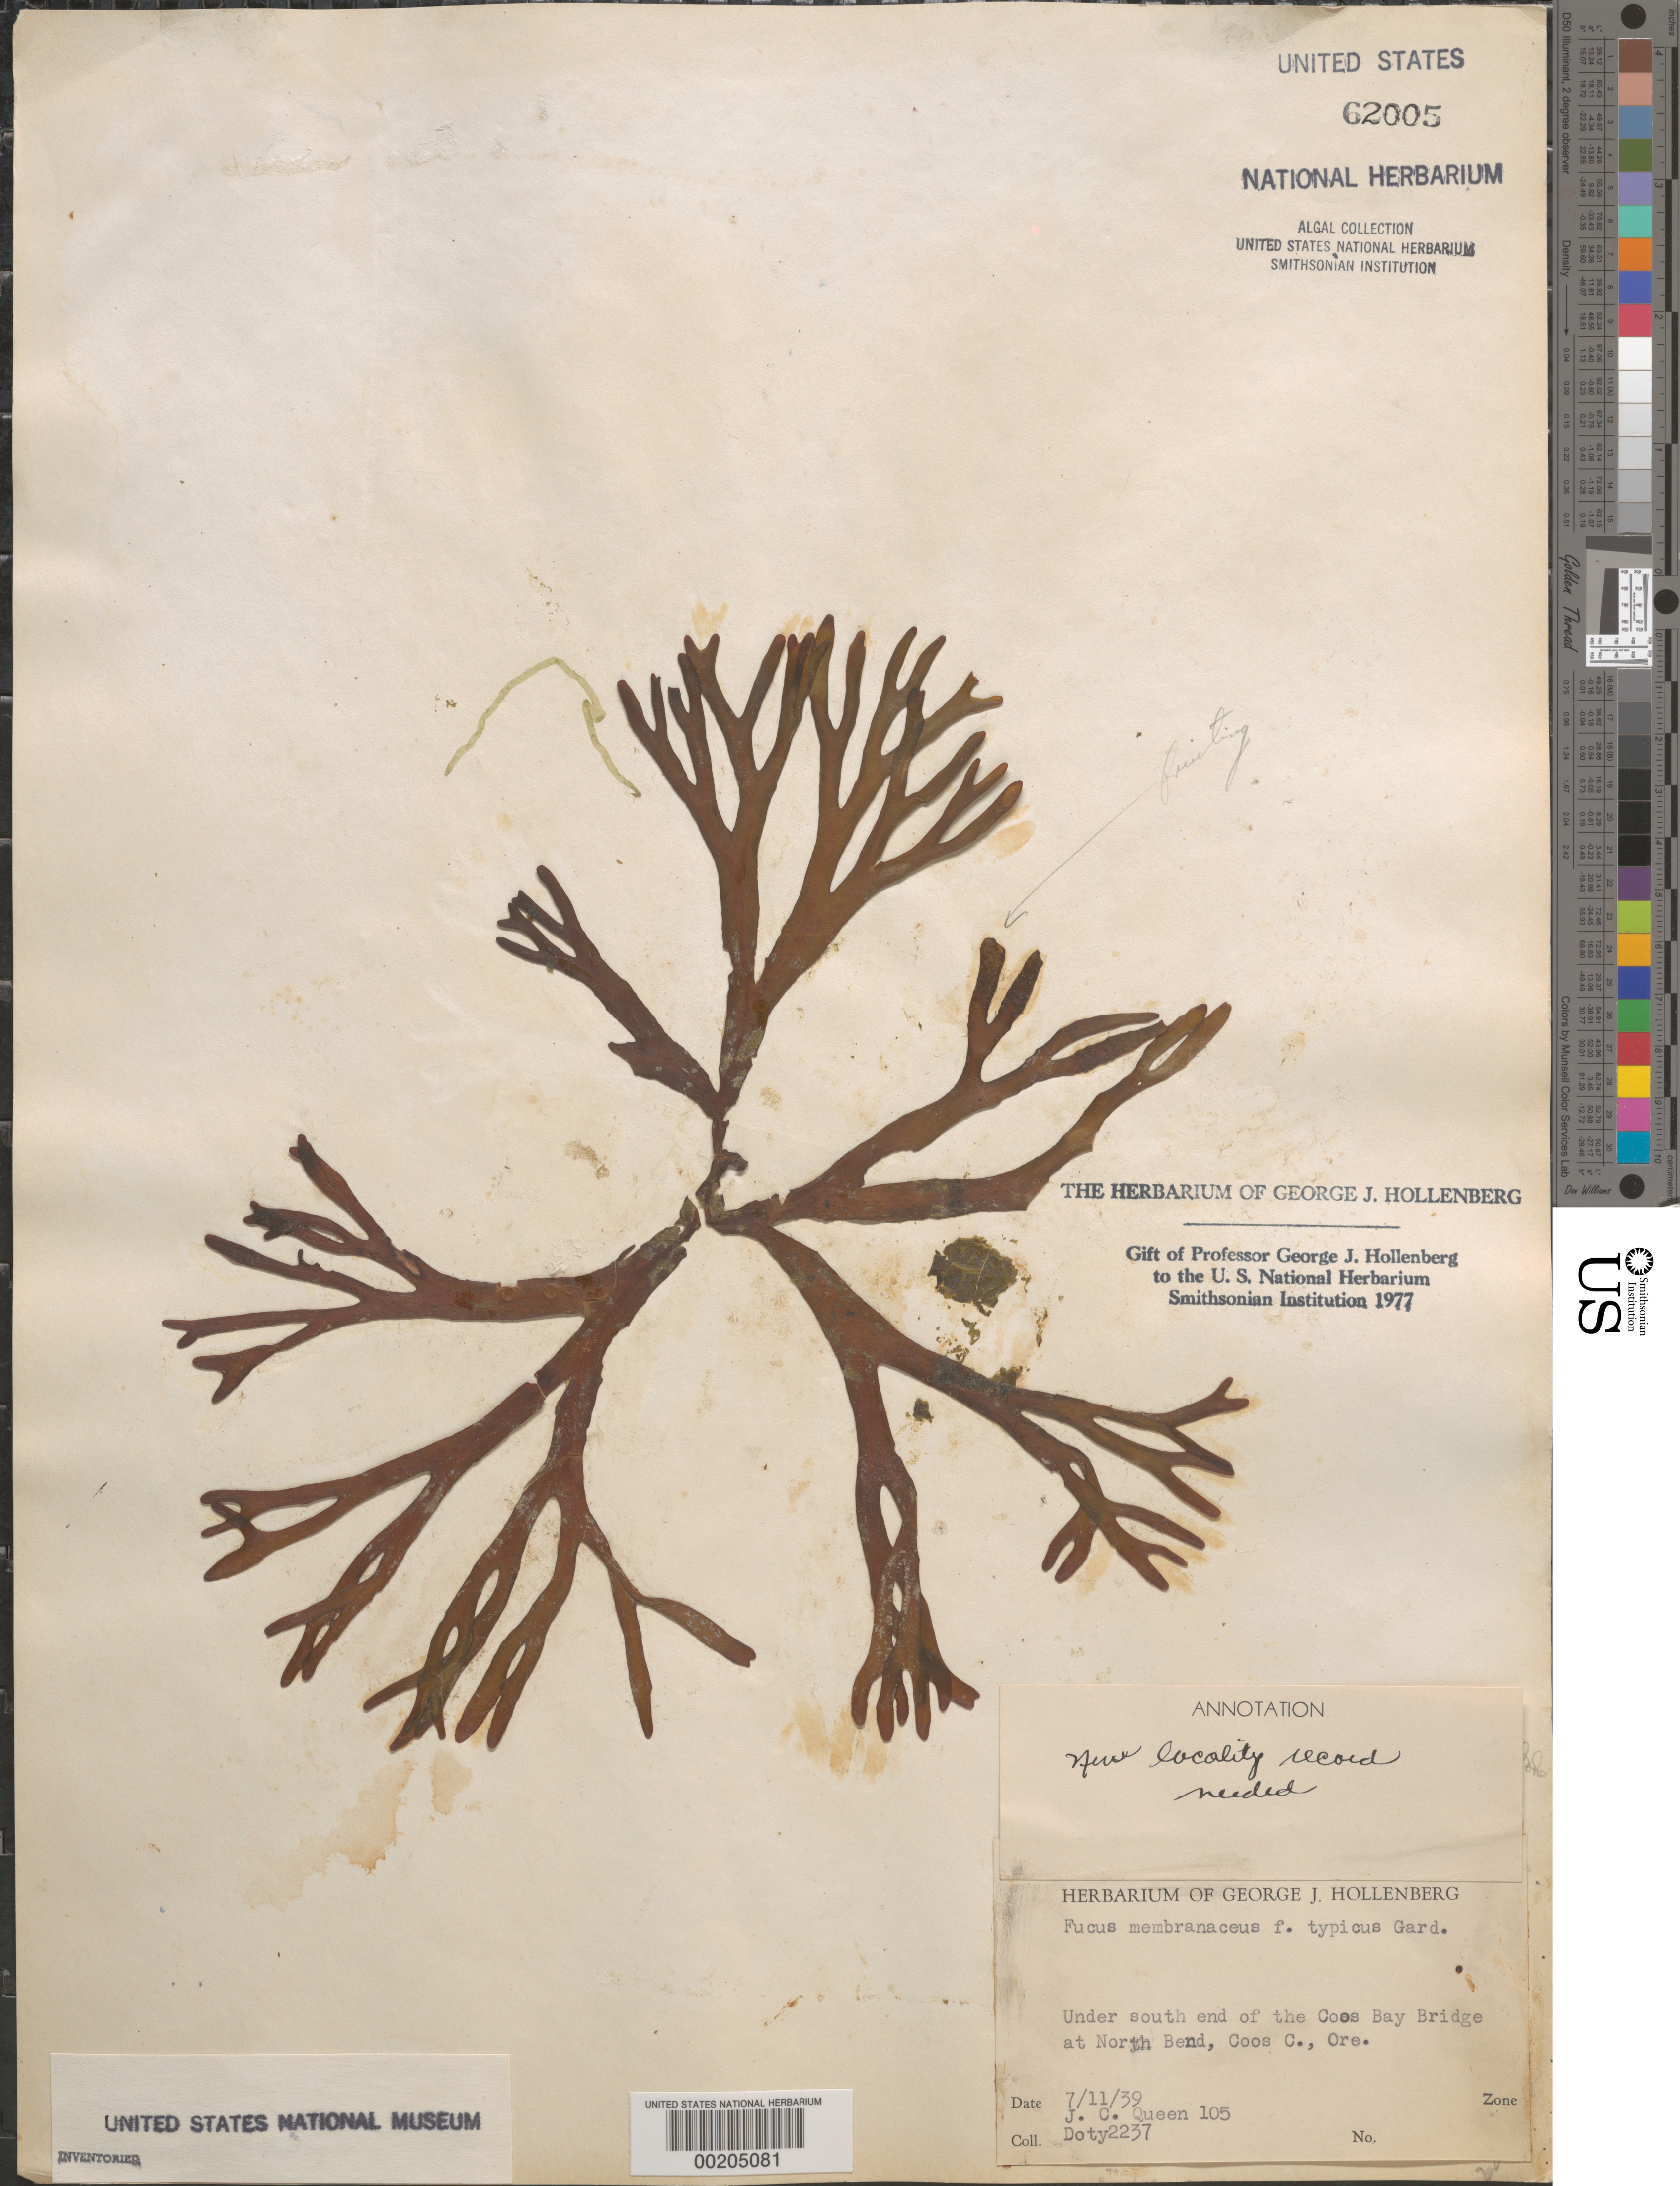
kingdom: Chromista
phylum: Ochrophyta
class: Phaeophyceae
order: Fucales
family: Fucaceae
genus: Fucus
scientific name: Fucus membranaceus f. typicus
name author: N.L. Gardner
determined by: Hollenberg, George J.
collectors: J. Queen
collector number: Q105 & MSD 2237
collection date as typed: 11 Jul 1939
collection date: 1939-07-11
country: United States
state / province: Oregon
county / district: Coos County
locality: North Bend, south end Coos Bay Bridge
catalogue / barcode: US 62005